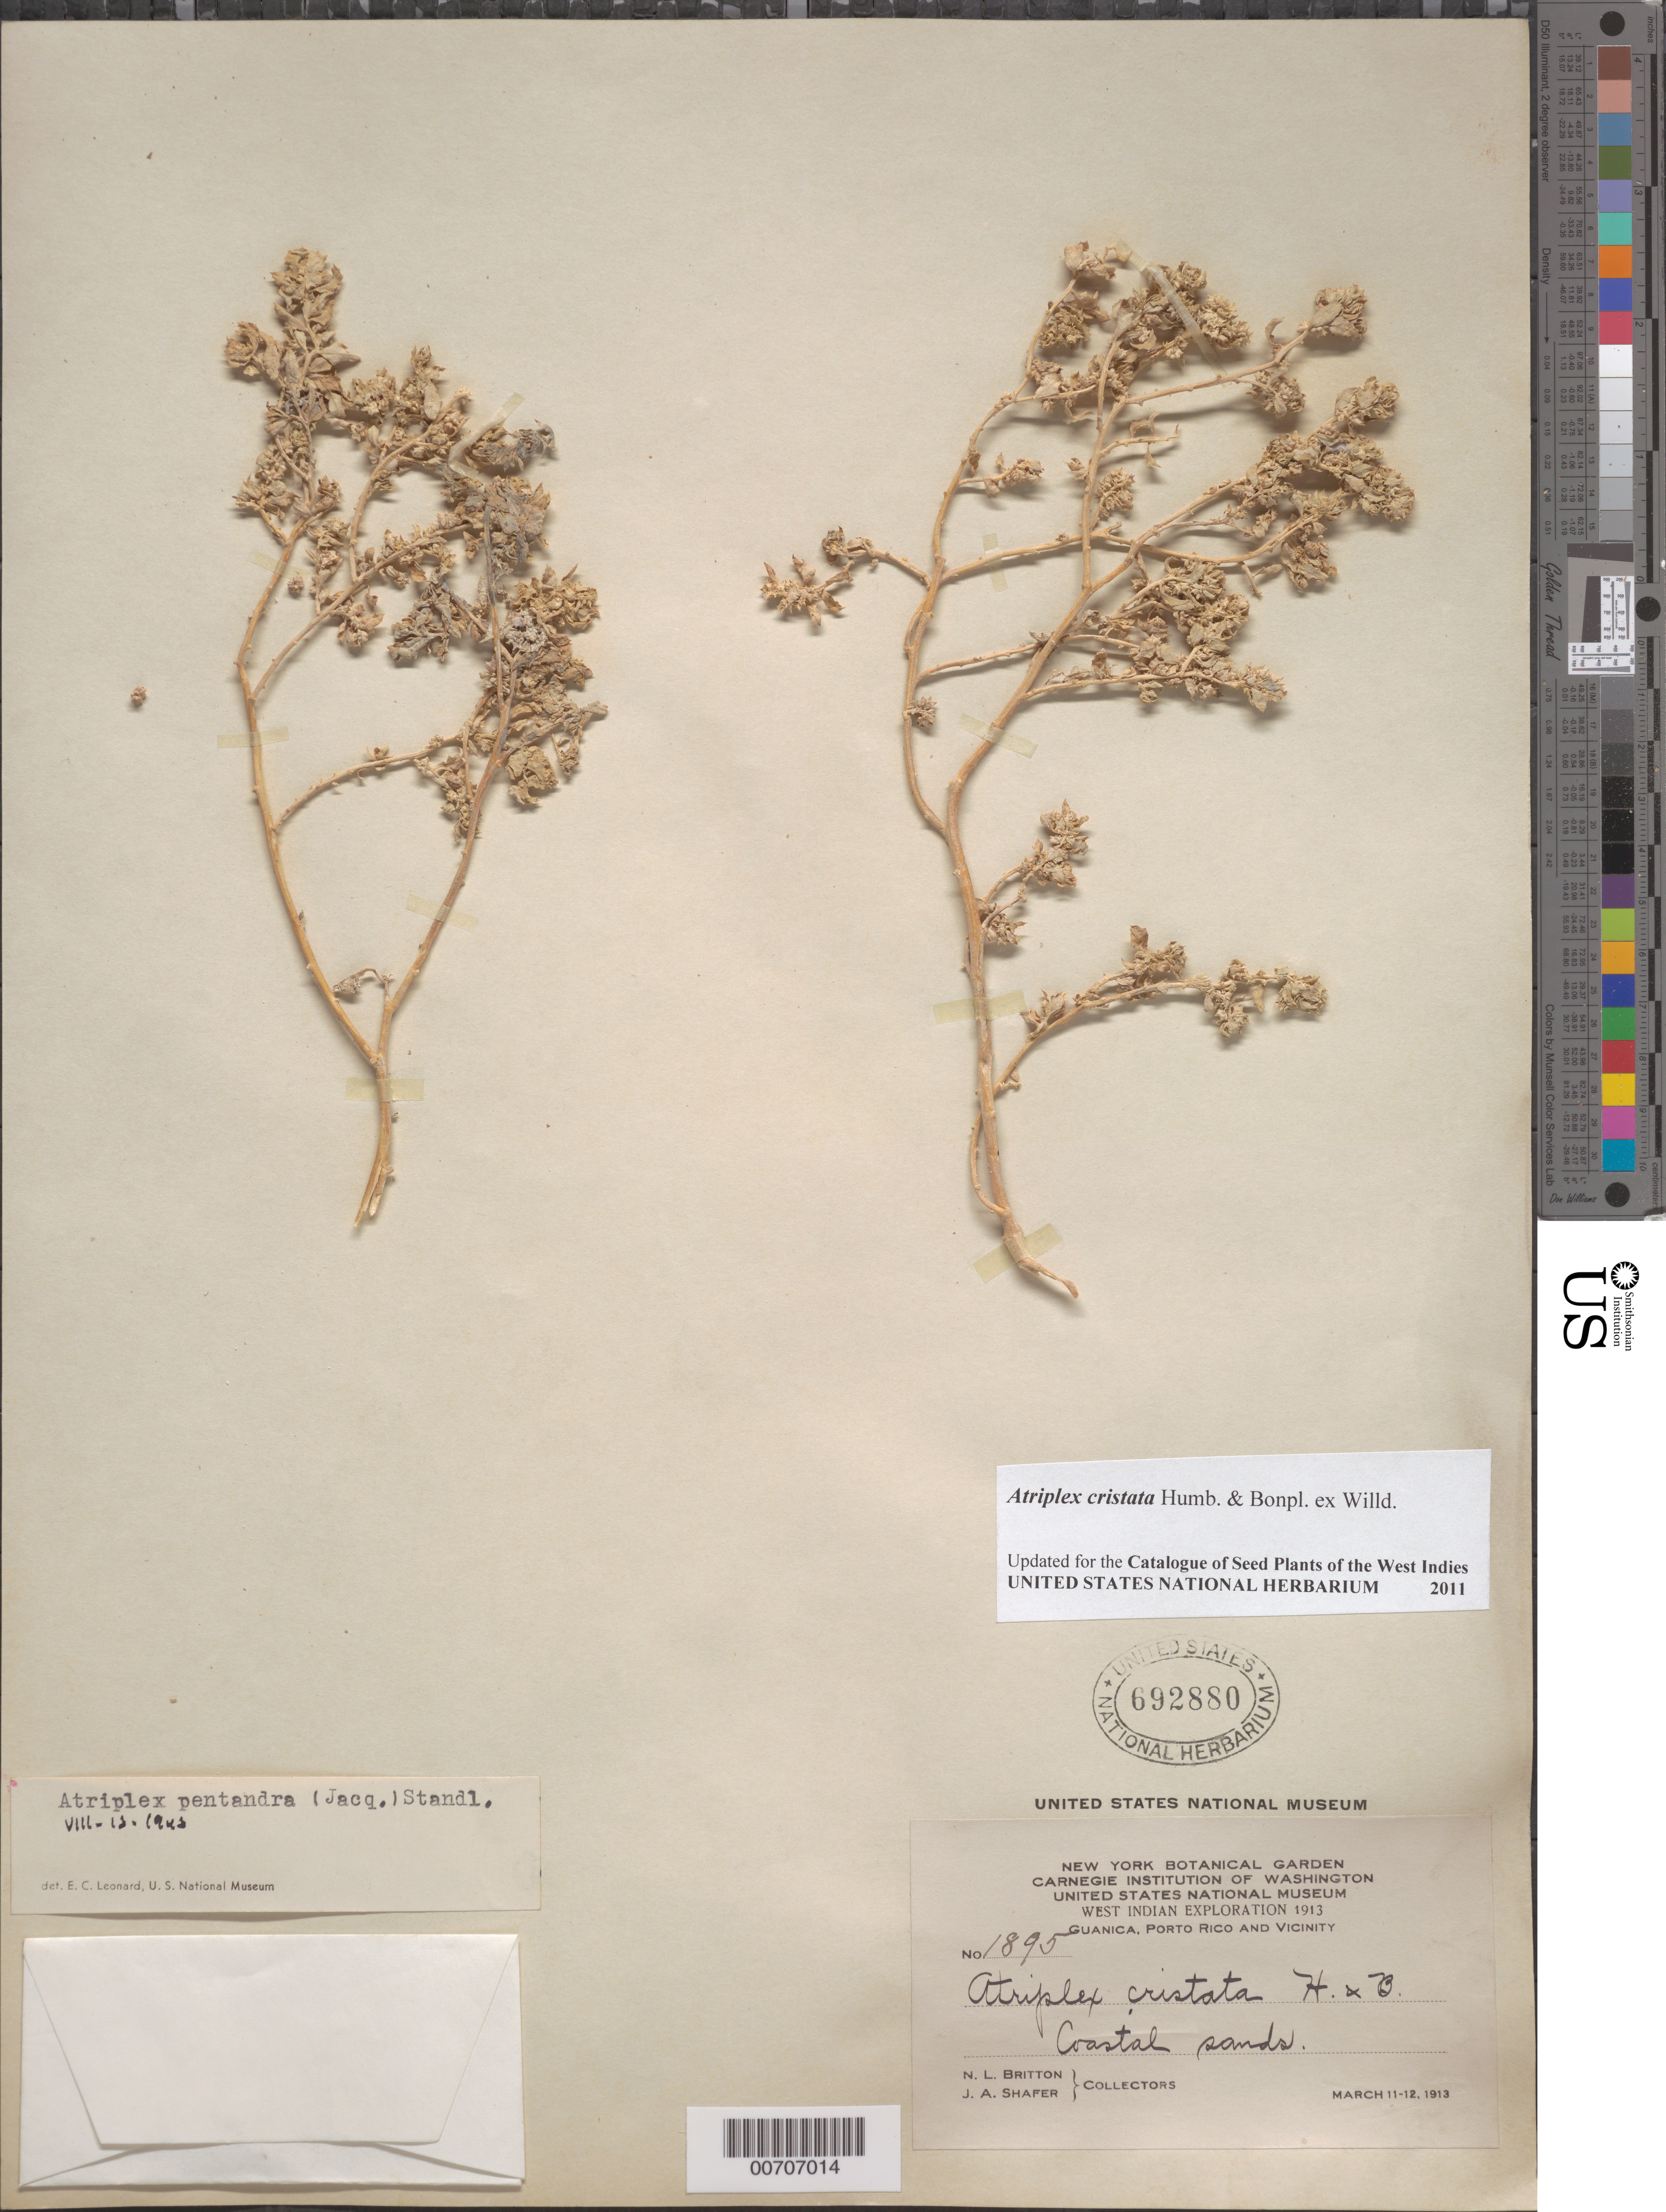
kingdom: Plantae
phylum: Tracheophyta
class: Magnoliopsida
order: Caryophyllales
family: Amaranthaceae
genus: Atriplex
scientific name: Atriplex pentandra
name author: (Jacq.) Standl.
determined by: Leonard, Emery C., (US)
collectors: N. Britton & J. A. Shafer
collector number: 1895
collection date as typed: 11 Mar 1913 and 12 Mar 1913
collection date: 1913-03-11,1913-03-12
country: Puerto Rico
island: Greater Antilles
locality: Guanica, vic of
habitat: Coastal sands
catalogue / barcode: US 692880